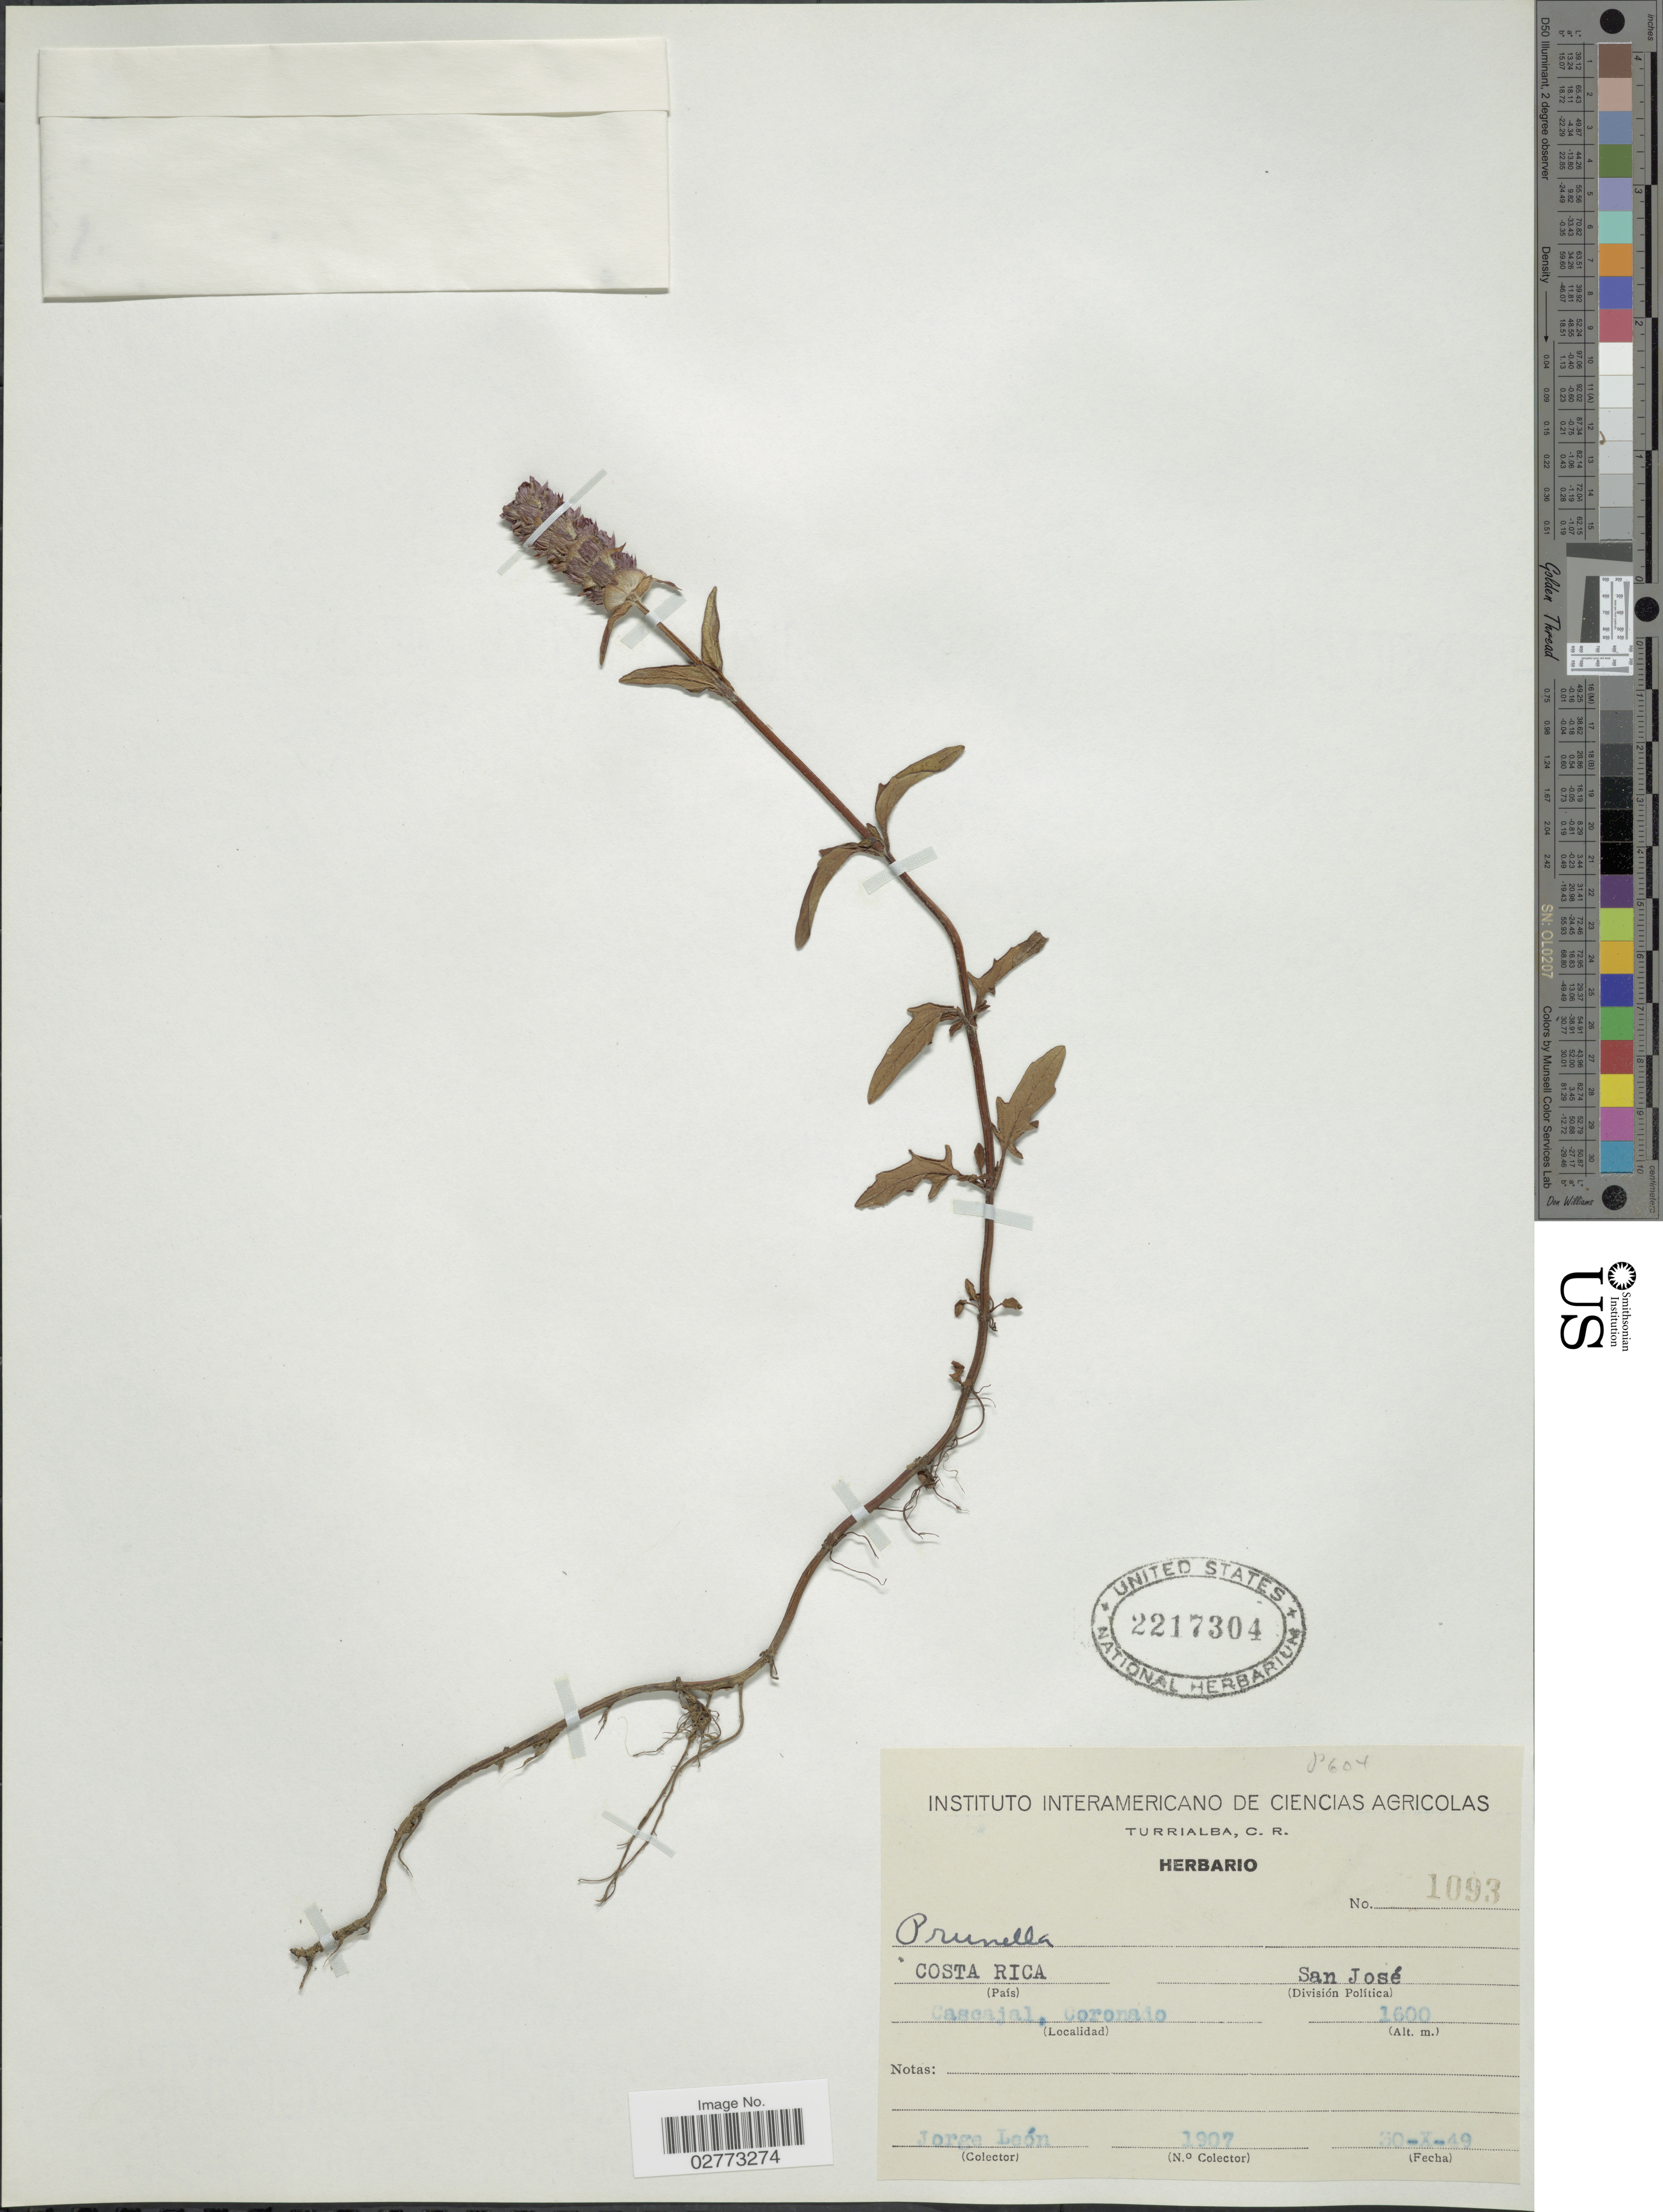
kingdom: Plantae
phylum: Tracheophyta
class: Magnoliopsida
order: Lamiales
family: Lamiaceae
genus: Prunella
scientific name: Prunella vulgaris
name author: L.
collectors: J. León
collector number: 1907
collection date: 1949-10-30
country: Costa Rica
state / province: San José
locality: Cascajal, Coronado.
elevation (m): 1600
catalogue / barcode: US 2217304